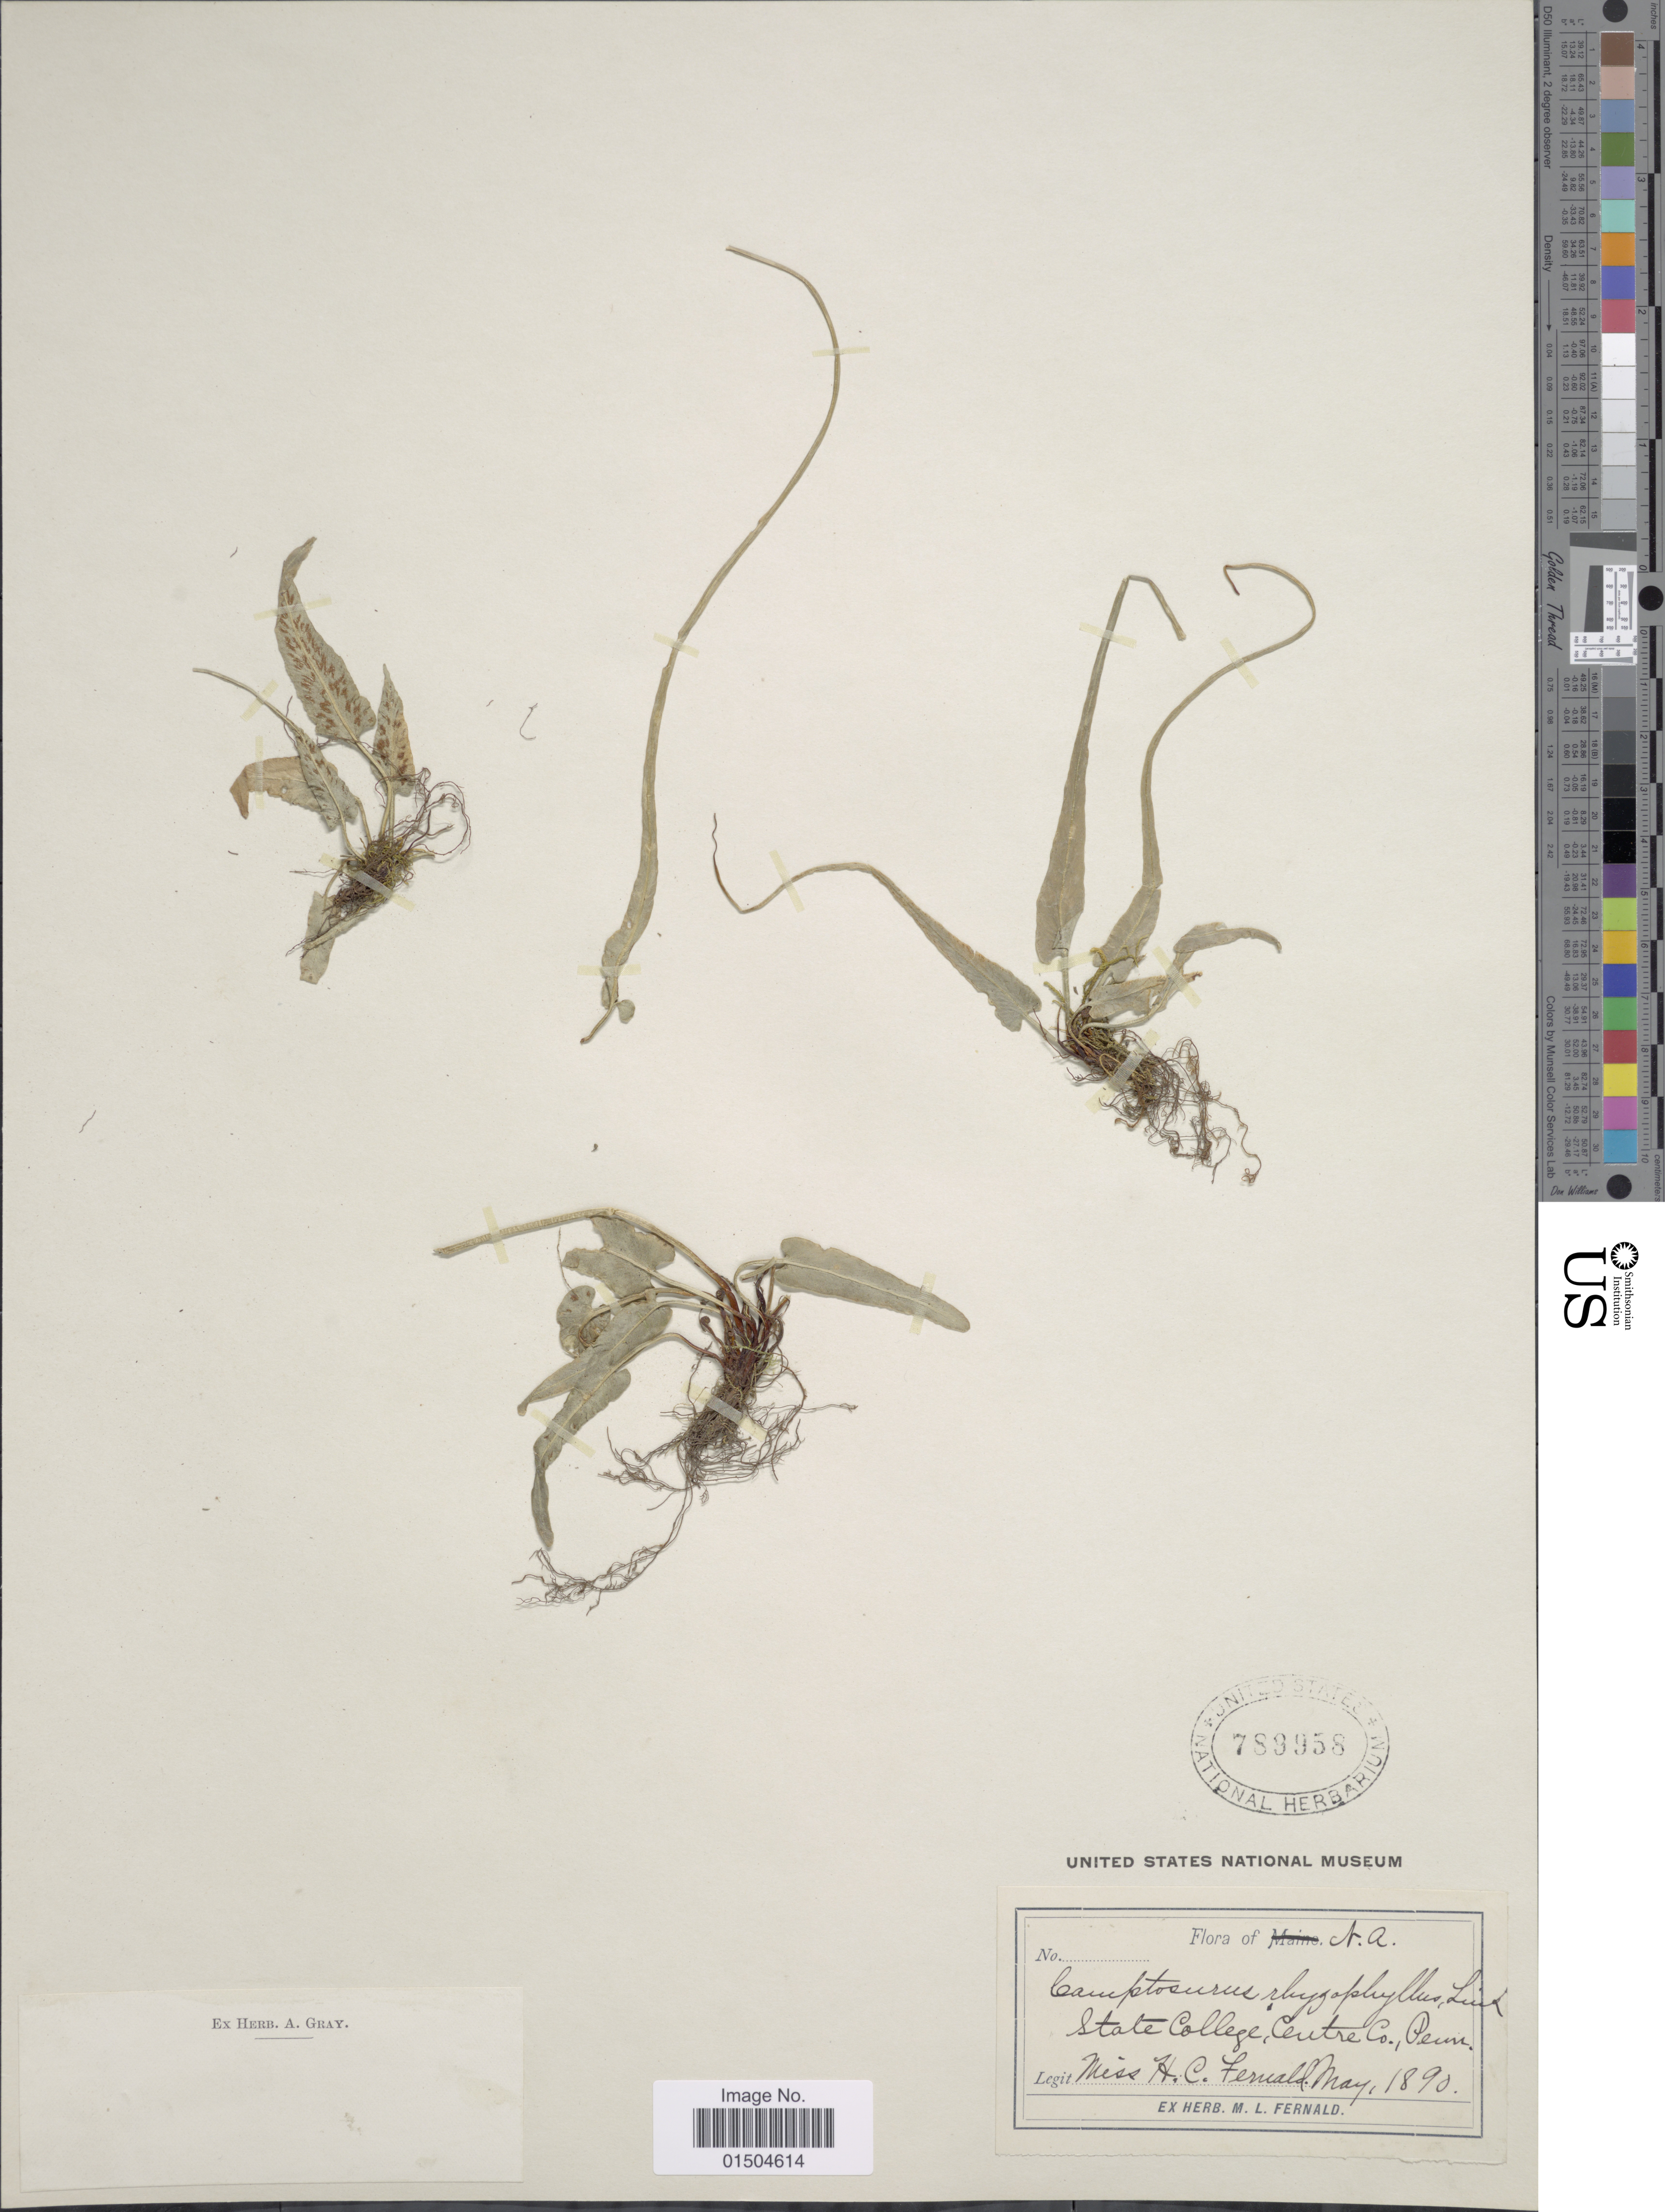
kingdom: Plantae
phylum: Tracheophyta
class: Polypodiopsida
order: Polypodiales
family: Aspleniaceae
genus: Asplenium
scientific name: Asplenium rhizophyllum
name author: L.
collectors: H. Fernald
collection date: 1890-05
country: United States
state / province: Pennsylvania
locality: State College, Ceutre Co.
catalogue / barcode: US 789958